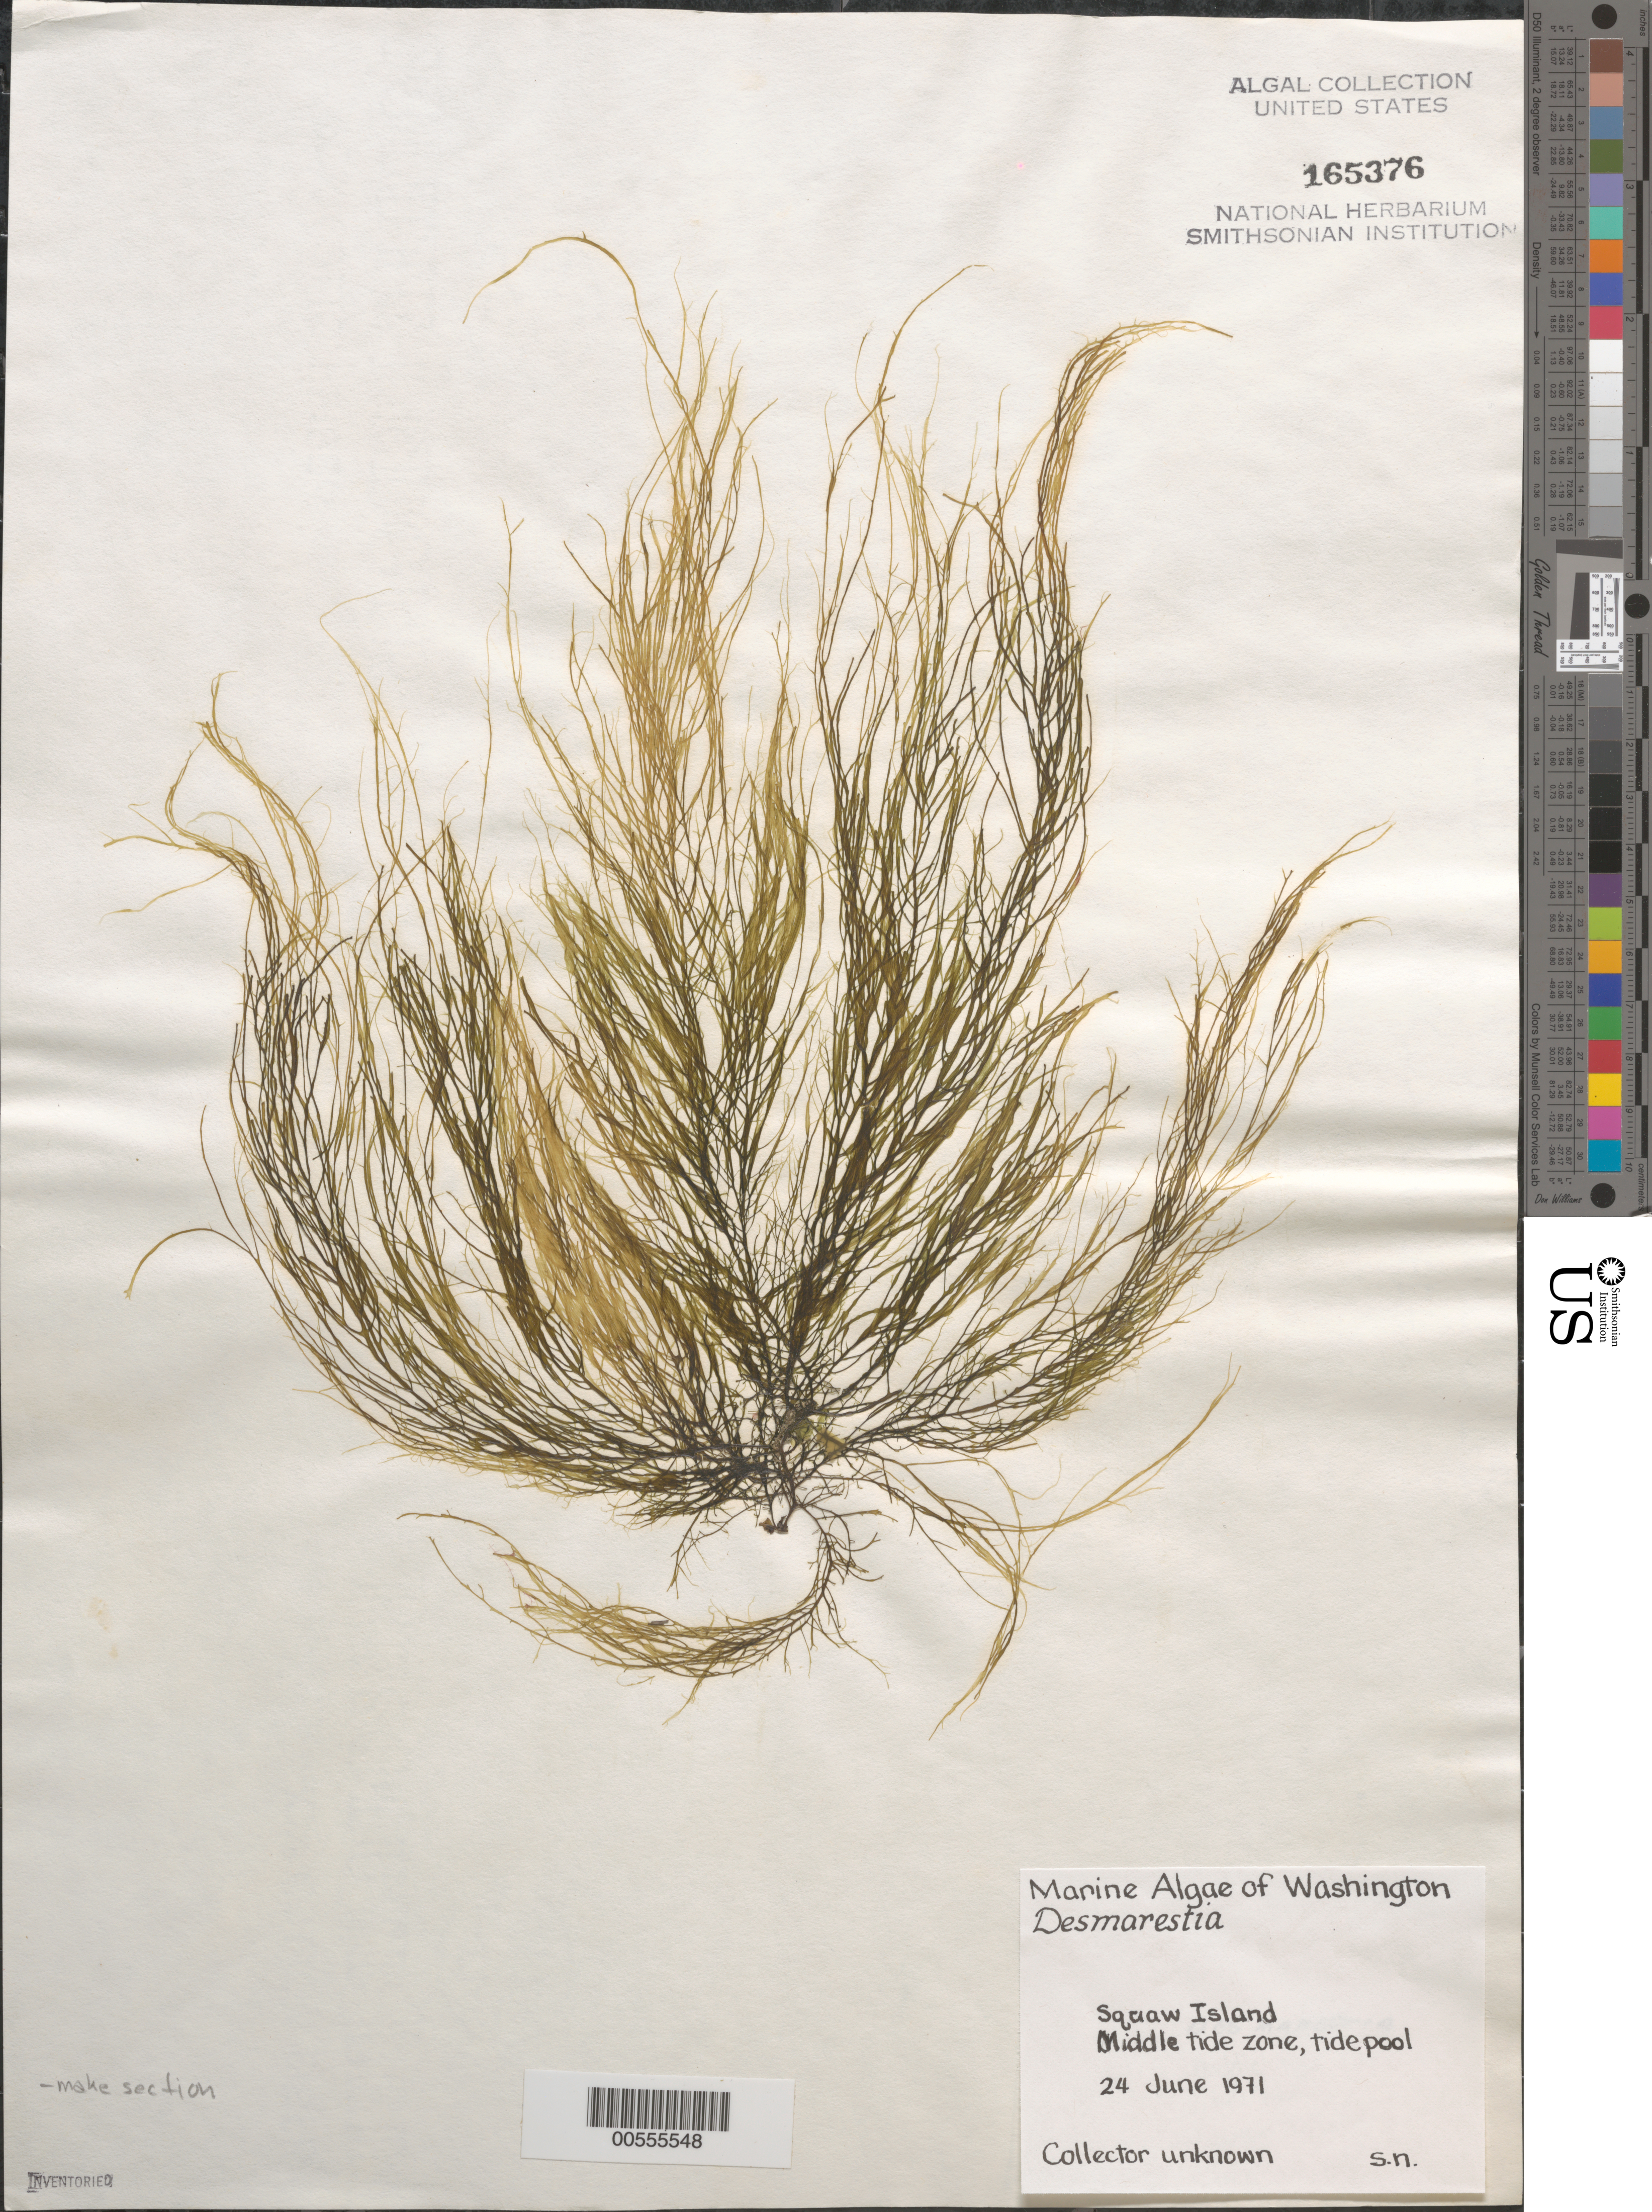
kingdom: Chromista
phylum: Ochrophyta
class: Phaeophyceae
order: Desmarestiales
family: Desmarestiaceae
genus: Desmarestia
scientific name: Desmarestia sp.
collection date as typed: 24 Jun 1971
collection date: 1971-06-24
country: United States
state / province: Washington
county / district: Clark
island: Squaw Island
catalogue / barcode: US 165376